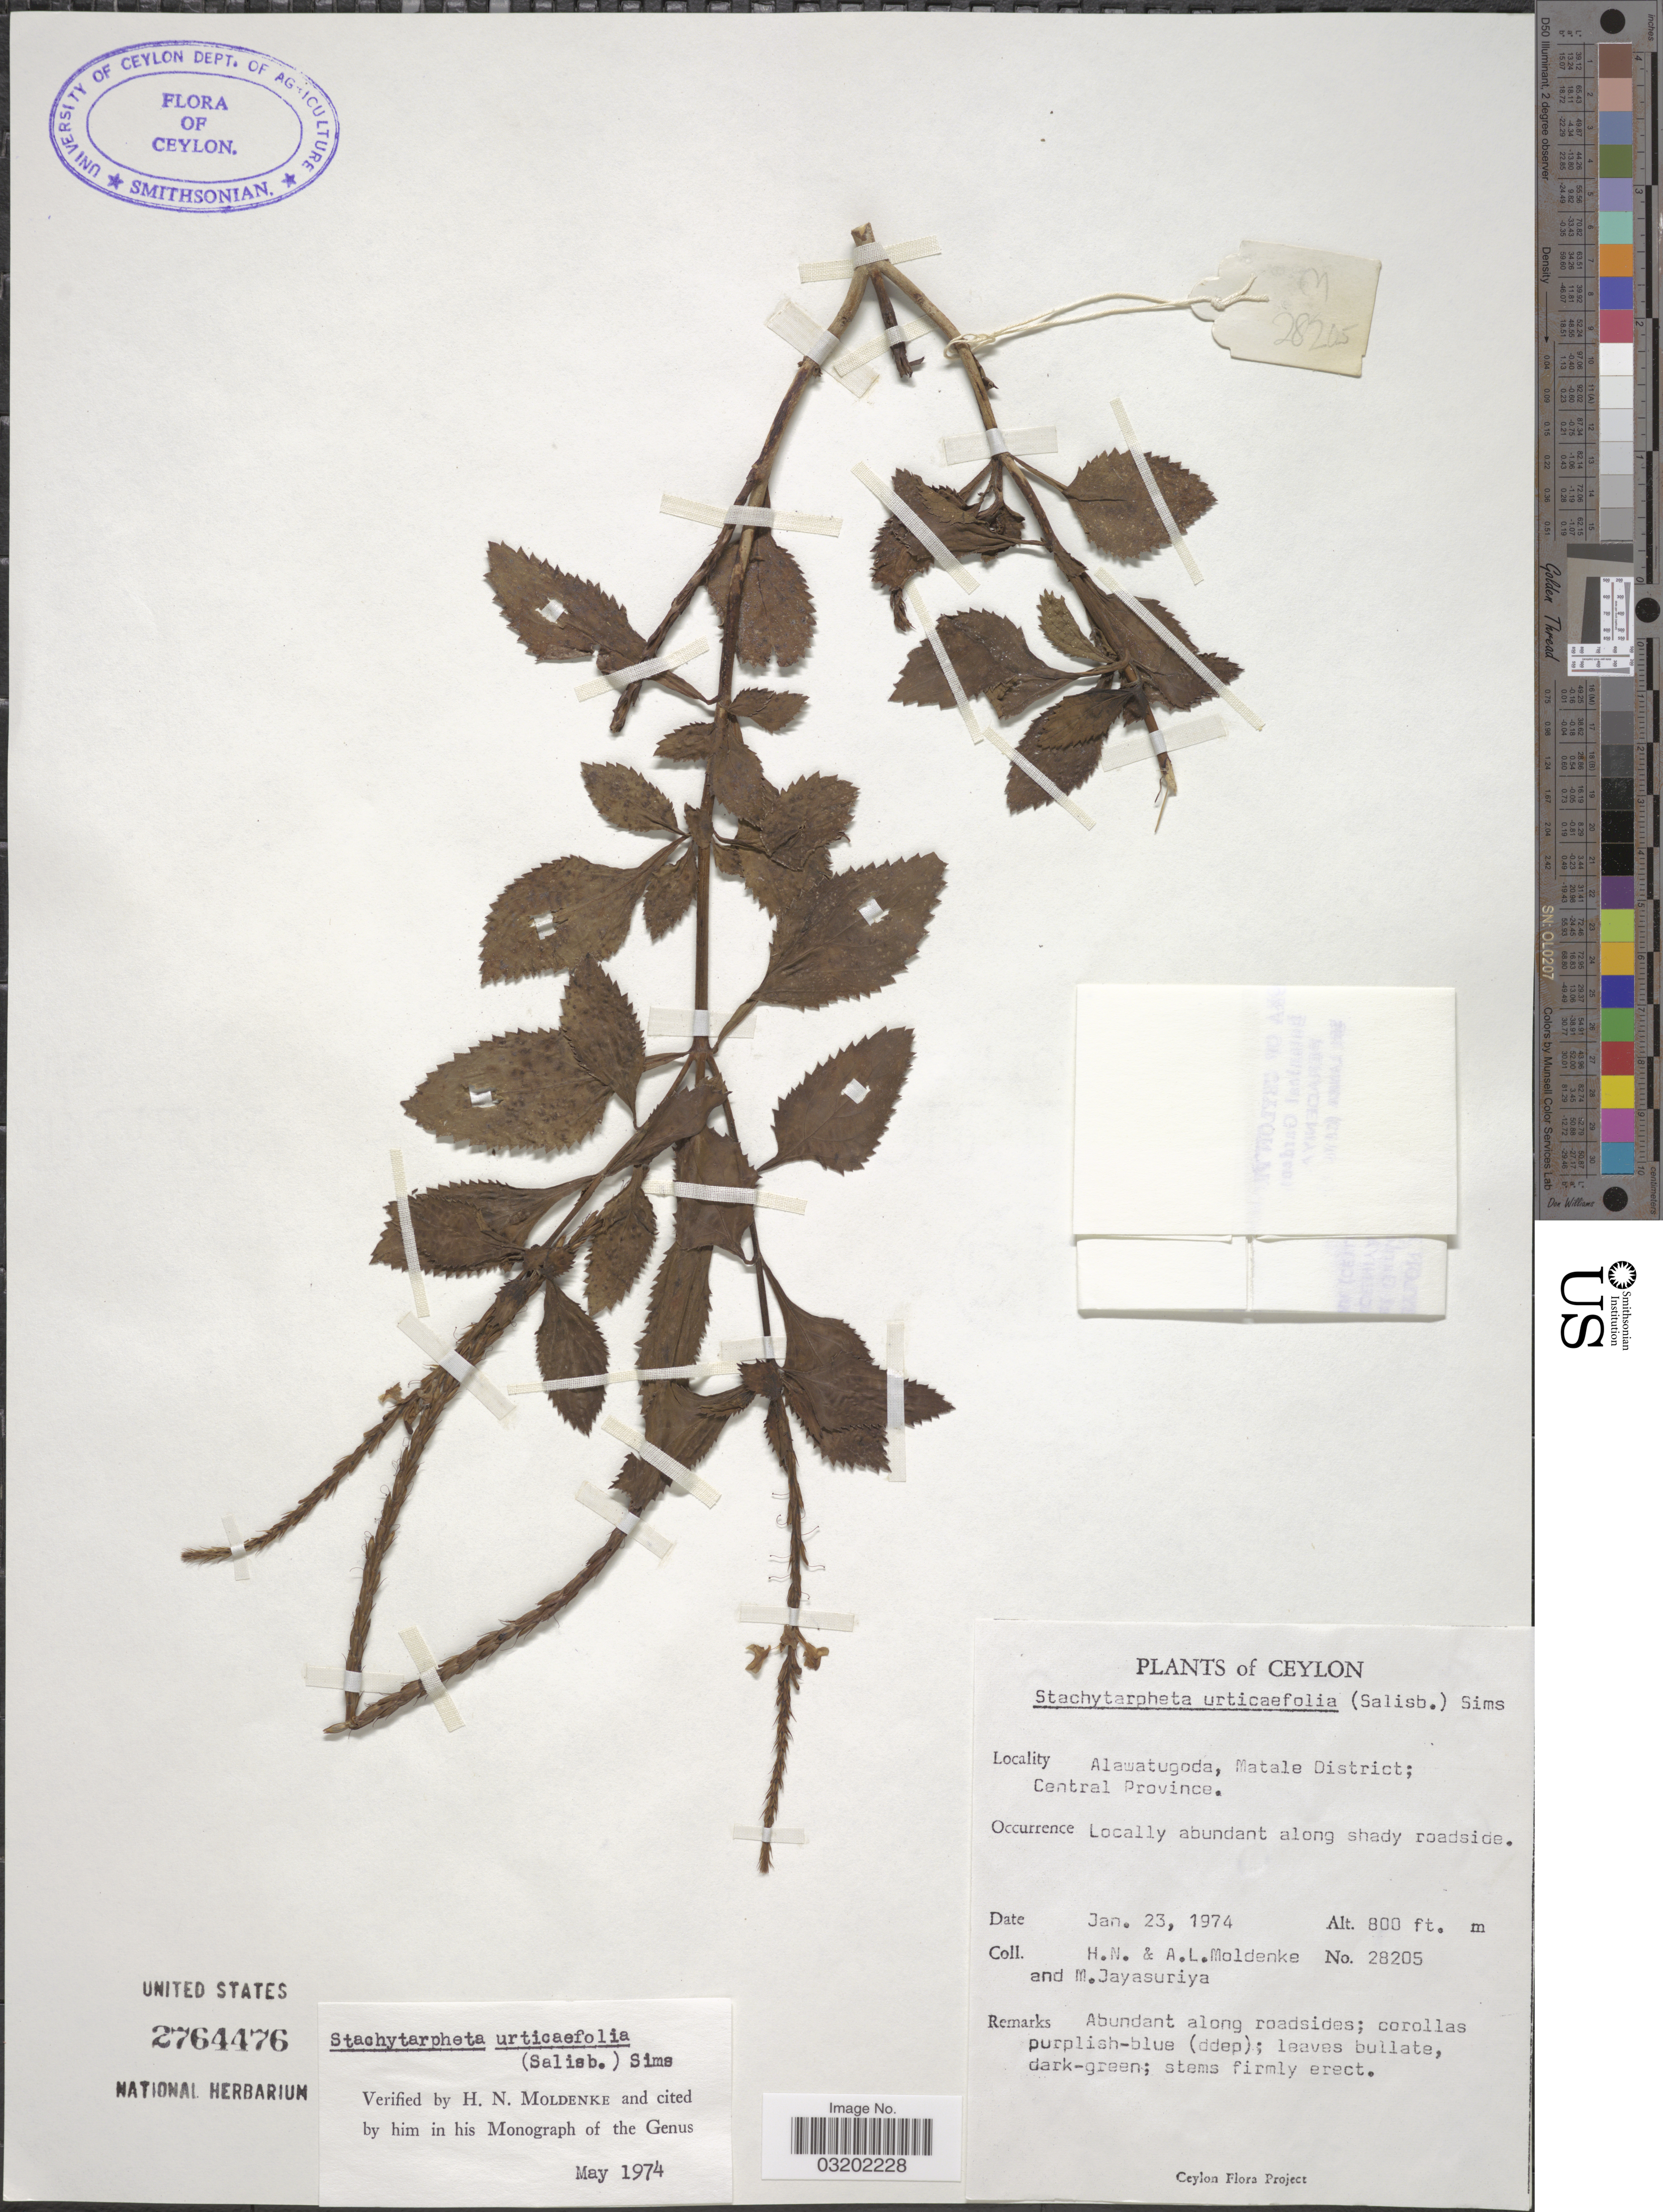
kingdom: Plantae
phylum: Tracheophyta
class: Magnoliopsida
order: Lamiales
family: Verbenaceae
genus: Stachytarpheta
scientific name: Stachytarpheta urticifolia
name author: Sims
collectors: H. N. Moldenke, A. L. Moldenke & M. Jayasuriya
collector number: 28205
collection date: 1974-01-23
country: Sri Lanka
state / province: Central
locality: Ceylon. Alawatugoda, Matale District.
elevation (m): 244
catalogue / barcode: US 2764476